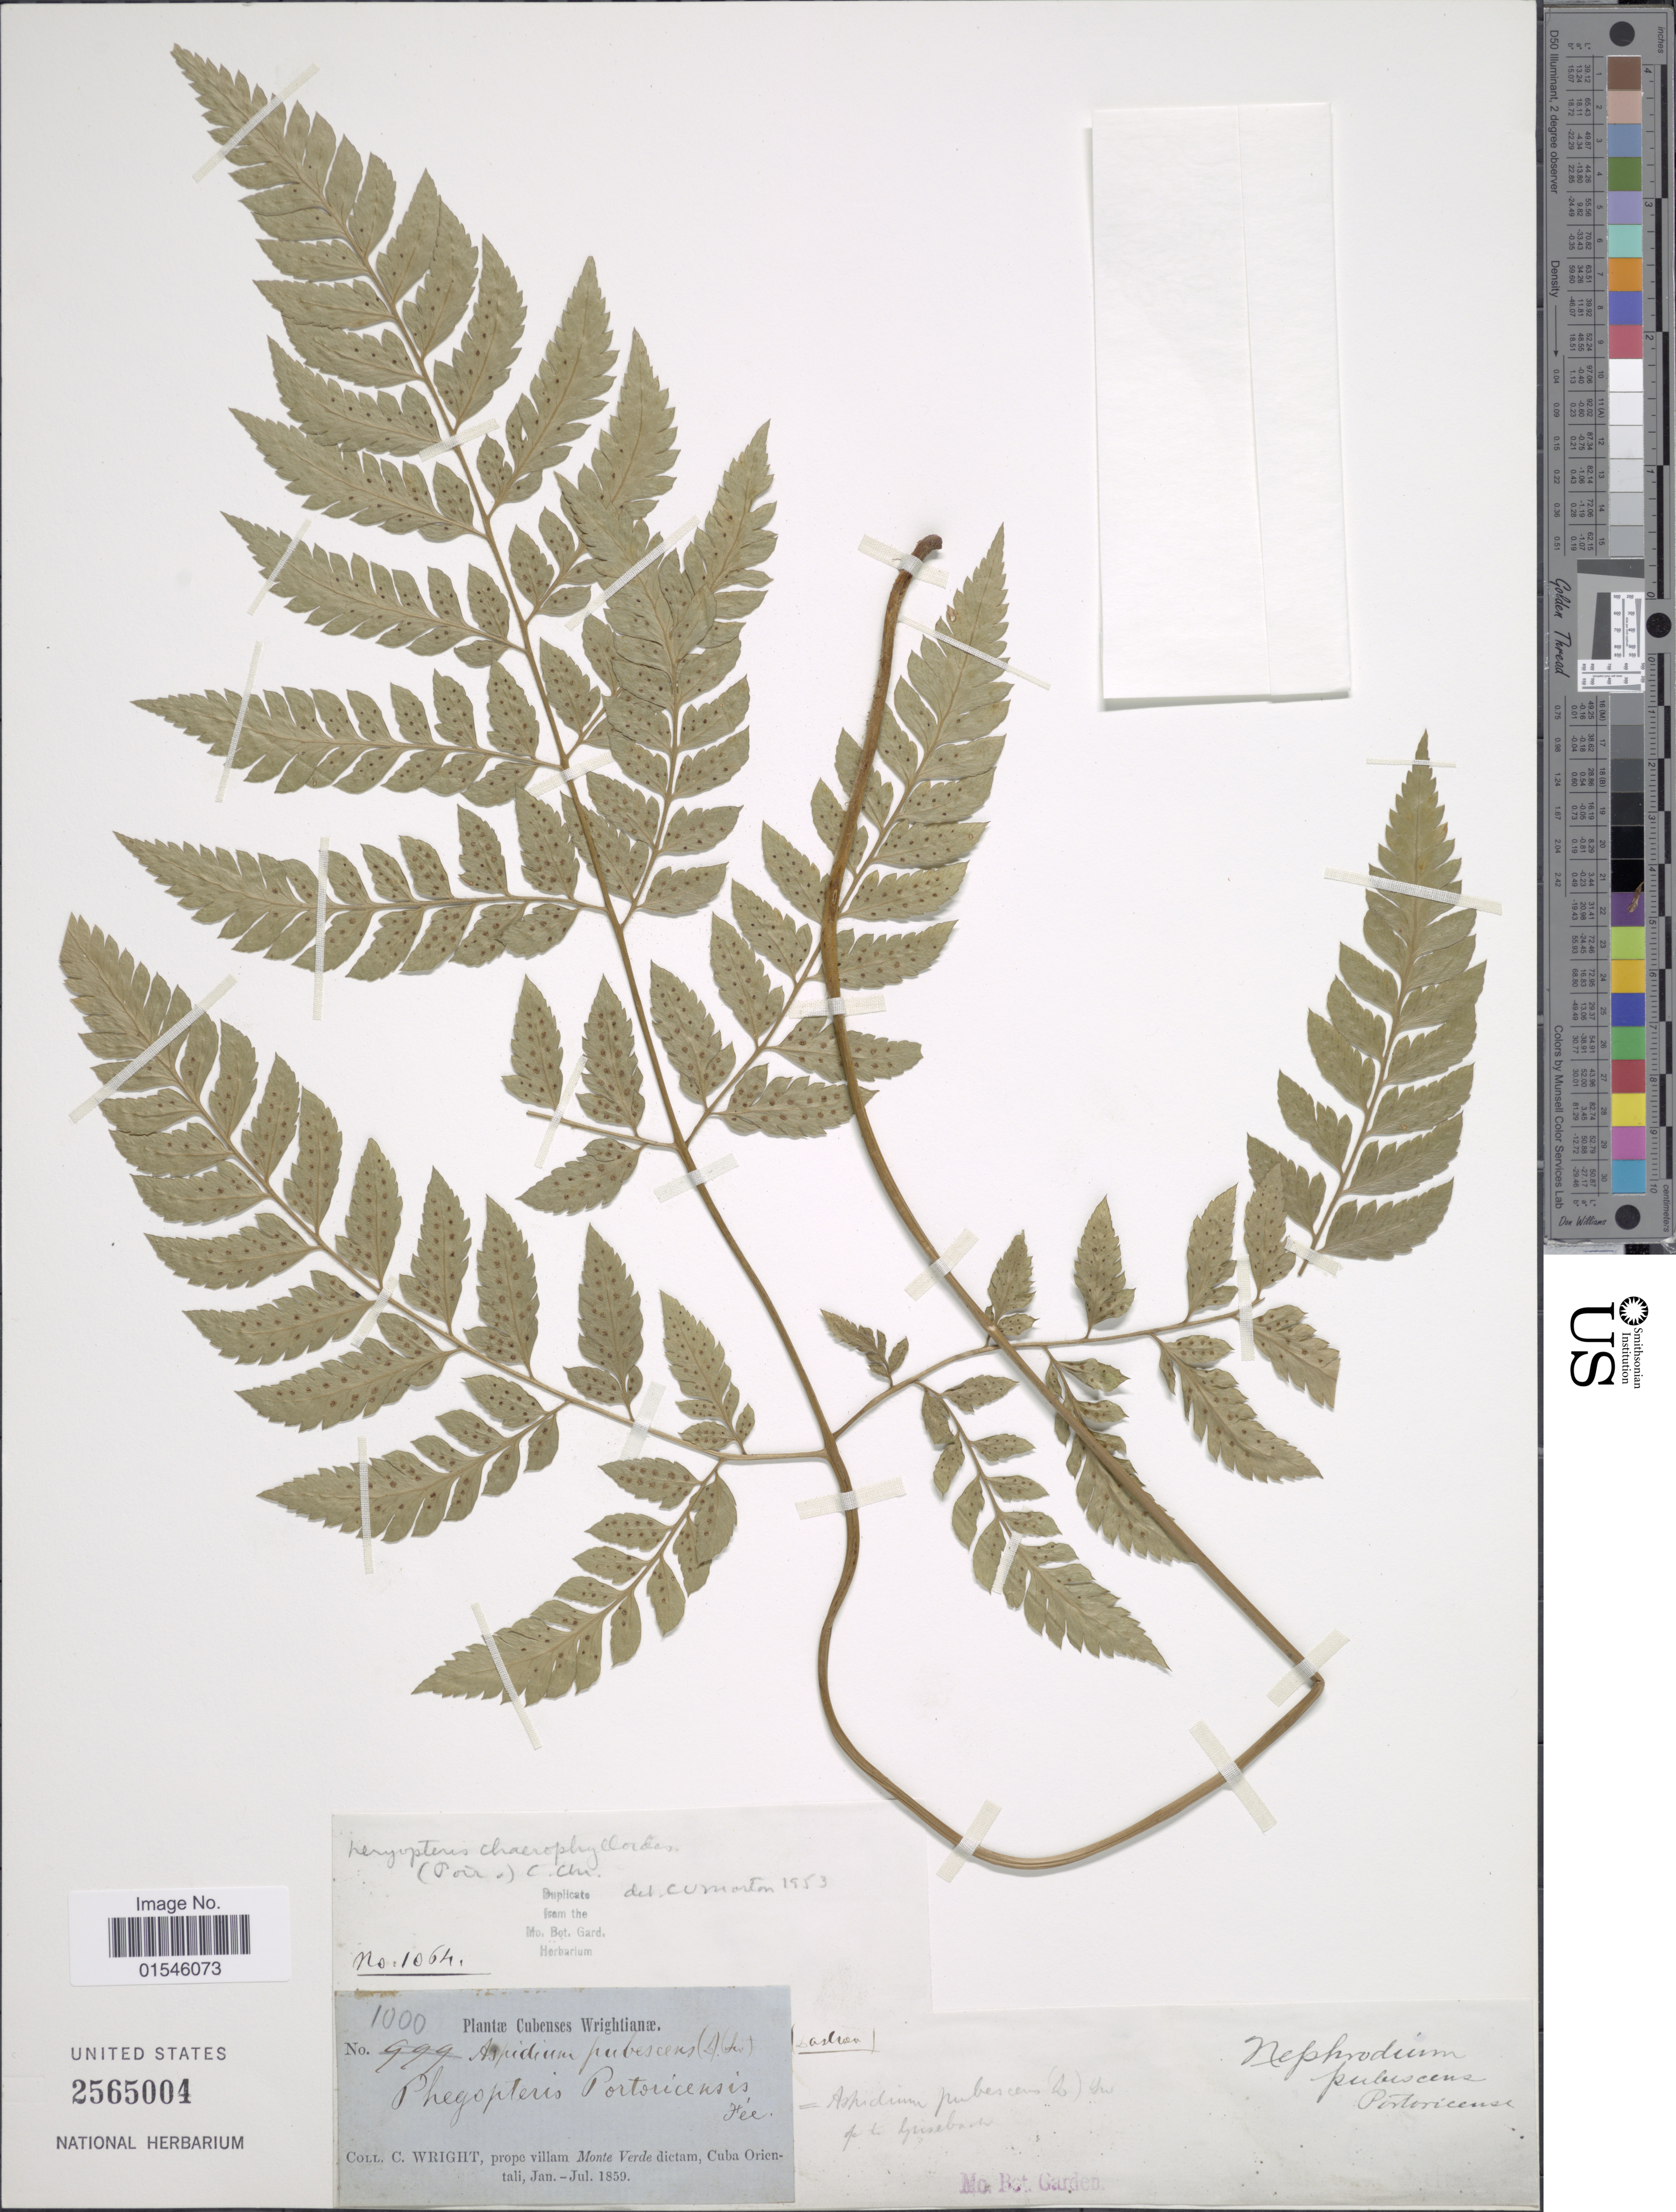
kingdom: Plantae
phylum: Tracheophyta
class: Polypodiopsida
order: Polypodiales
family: Dryopteridaceae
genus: Polystichopsis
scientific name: Polystichopsis chaerophylloides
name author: (Poir.) C.V. Morton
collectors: C. Wright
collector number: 1000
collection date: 1859-01/1859-07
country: Cuba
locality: Prope villam Monte Verde dictam, Cuba Orientali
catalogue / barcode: US 2565004